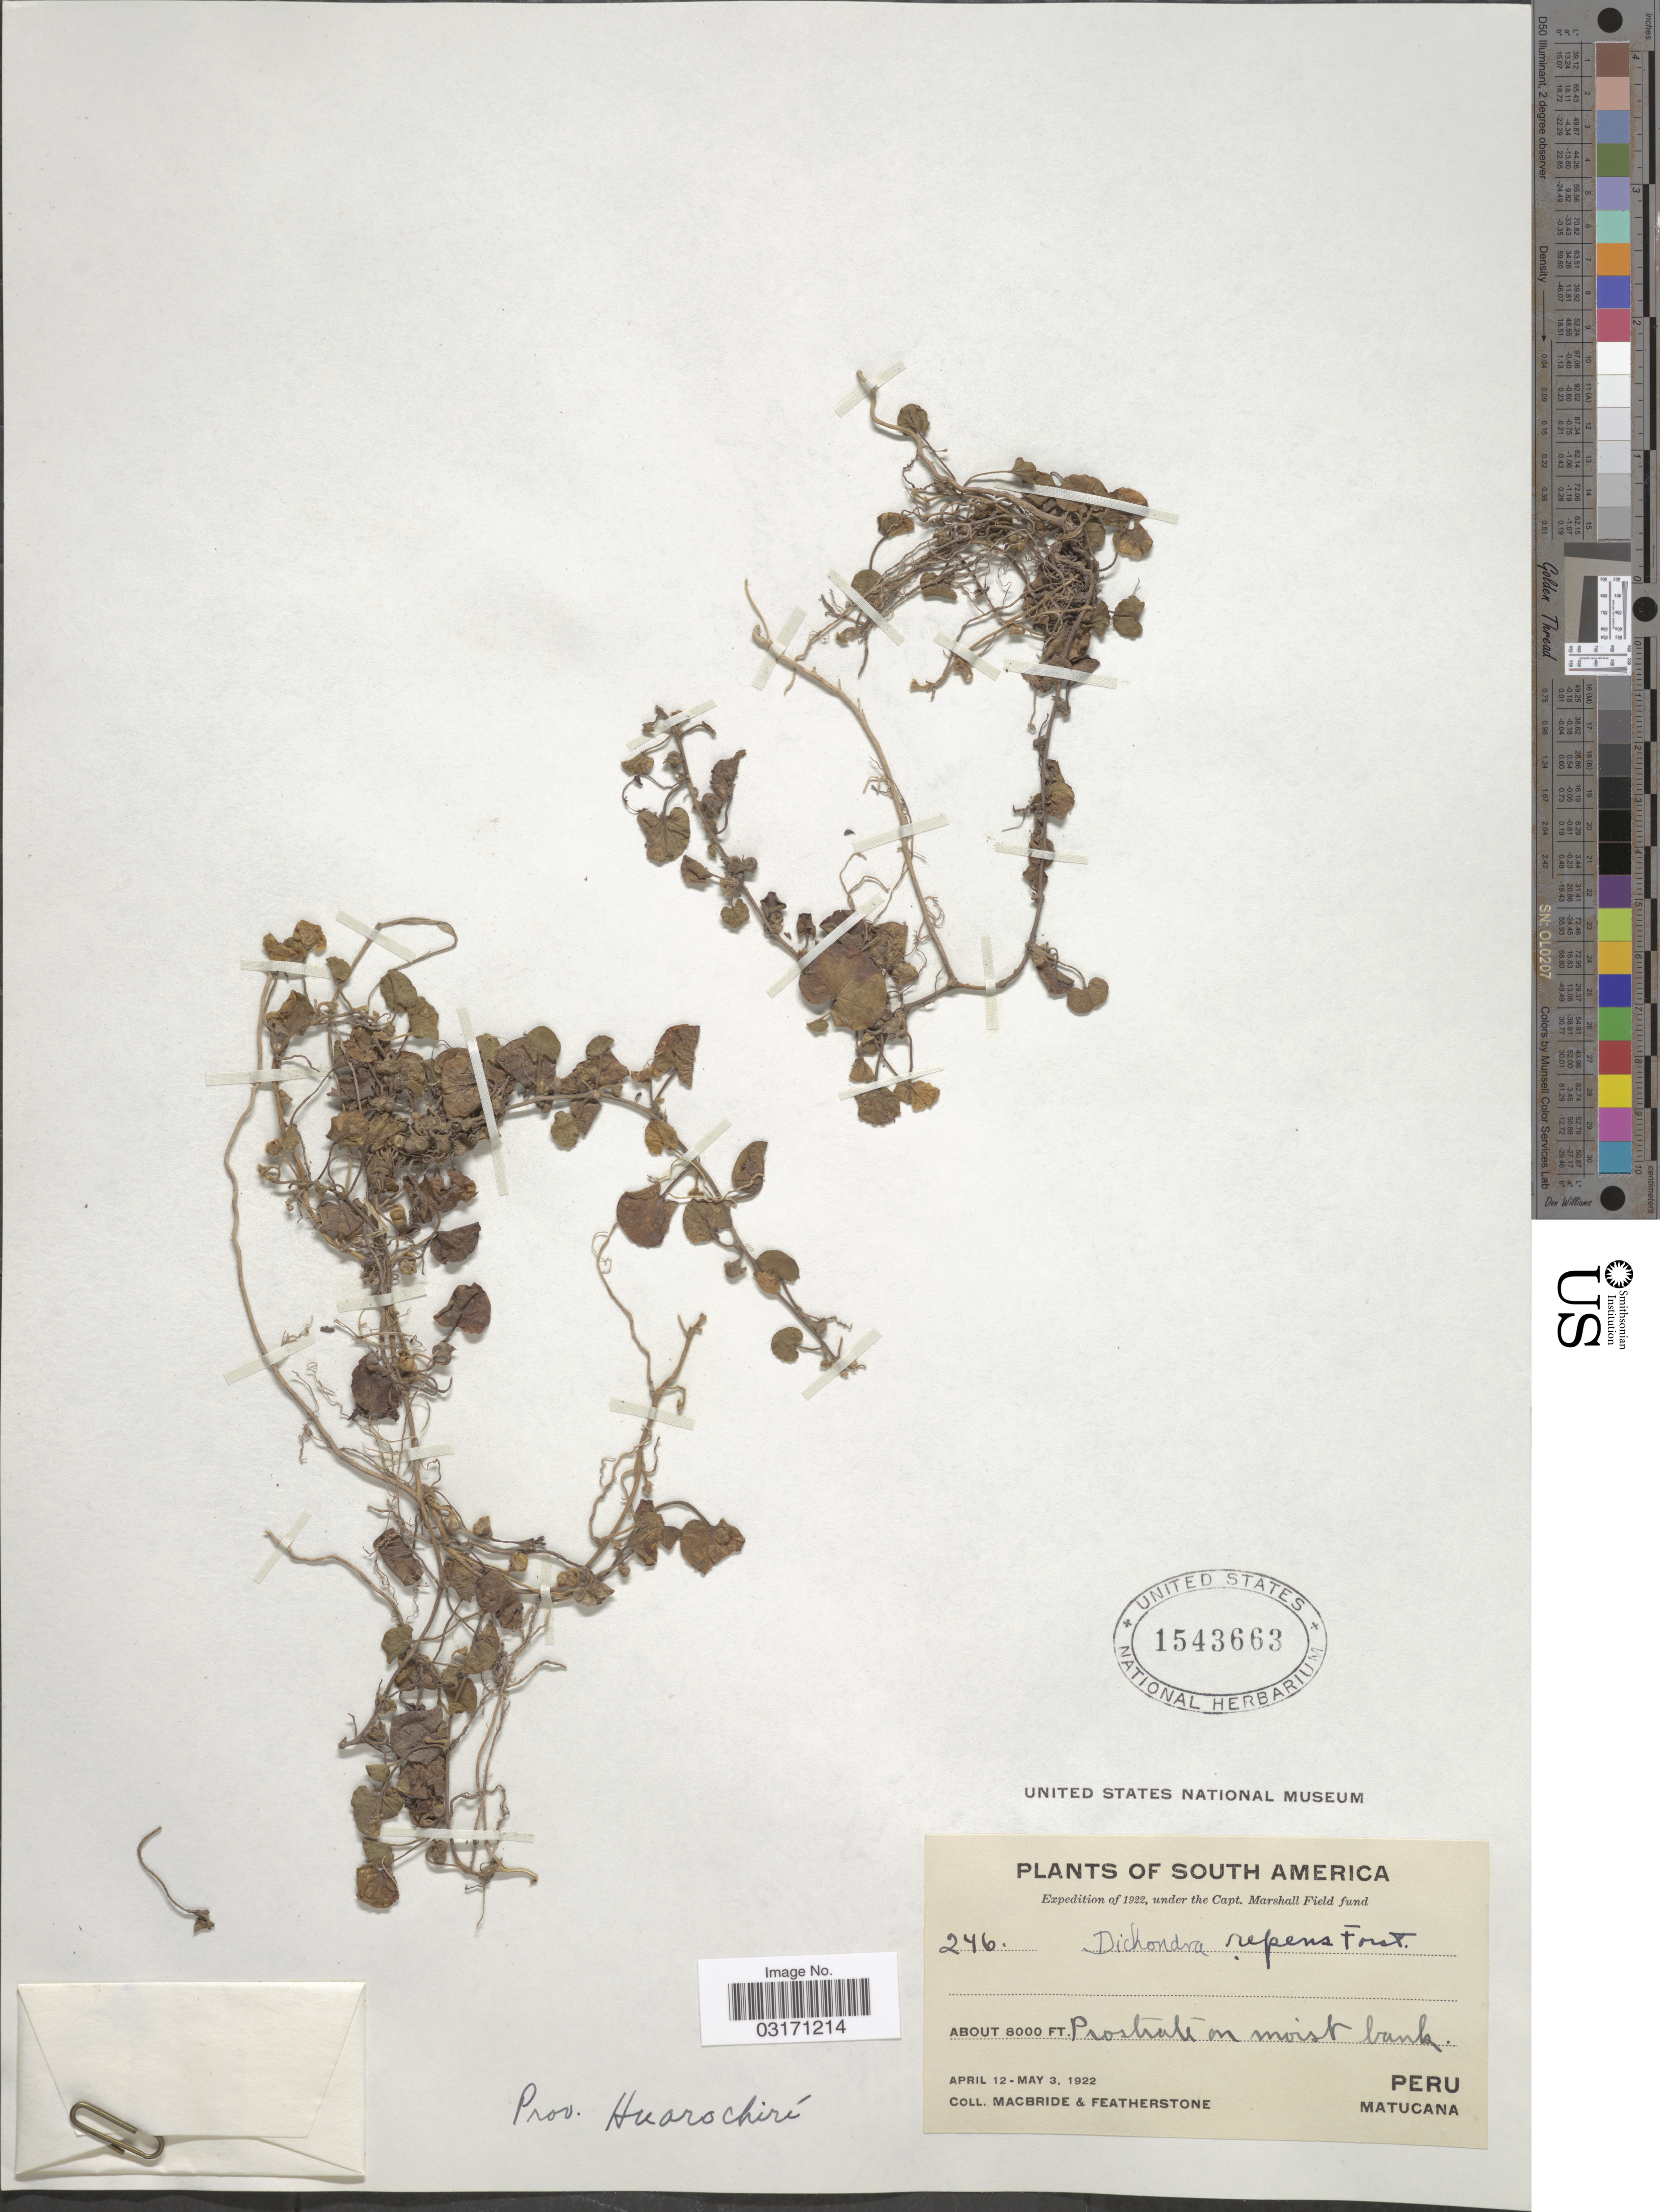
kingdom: Plantae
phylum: Tracheophyta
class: Magnoliopsida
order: Solanales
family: Convolvulaceae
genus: Dichondra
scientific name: Dichondra repens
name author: J.R. Forst. & G. Forst.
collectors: Macbride, -- & -. Featherstone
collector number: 246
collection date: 1922-04-12/1922-05-03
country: Peru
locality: Matucana.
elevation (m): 2438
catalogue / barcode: US 1543663